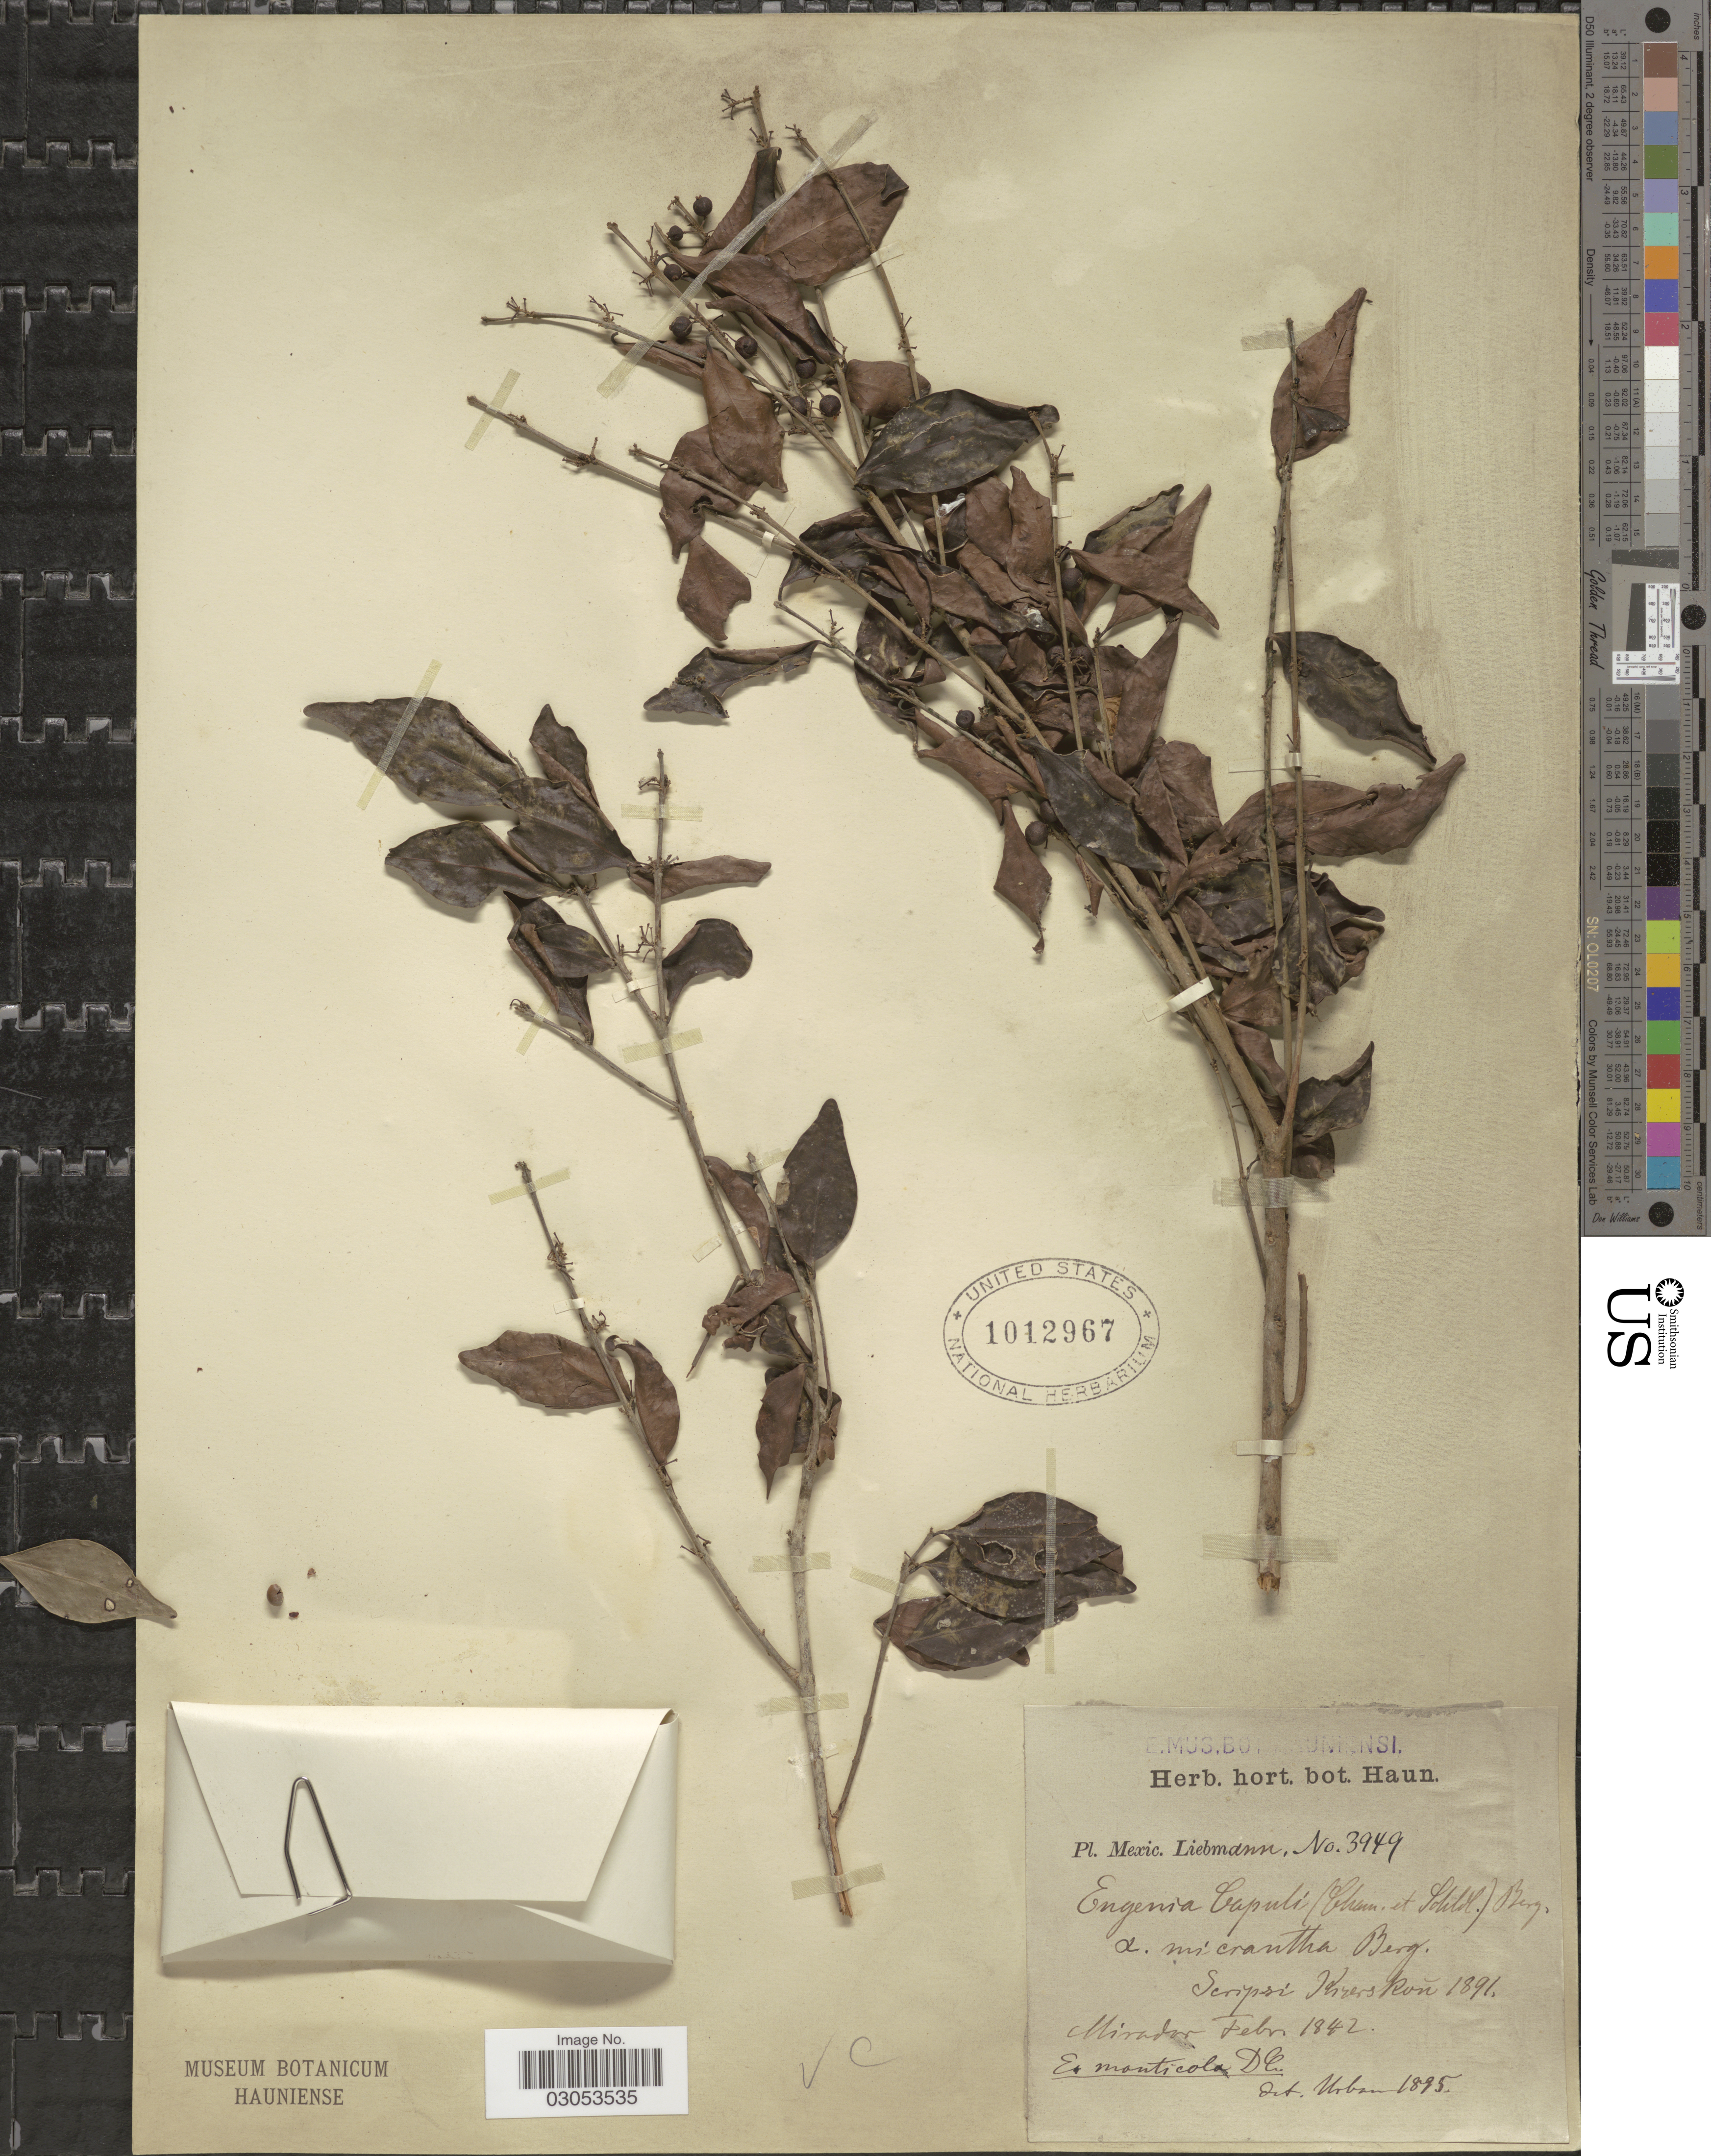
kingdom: Plantae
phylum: Tracheophyta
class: Magnoliopsida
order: Myrtales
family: Myrtaceae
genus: Eugenia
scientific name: Eugenia capuli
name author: (Schltdl. & Cham.) Hook. & Arn.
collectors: Liebmann, --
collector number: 3949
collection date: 1842-02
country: Mexico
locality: Mirador.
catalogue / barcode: US 1012967